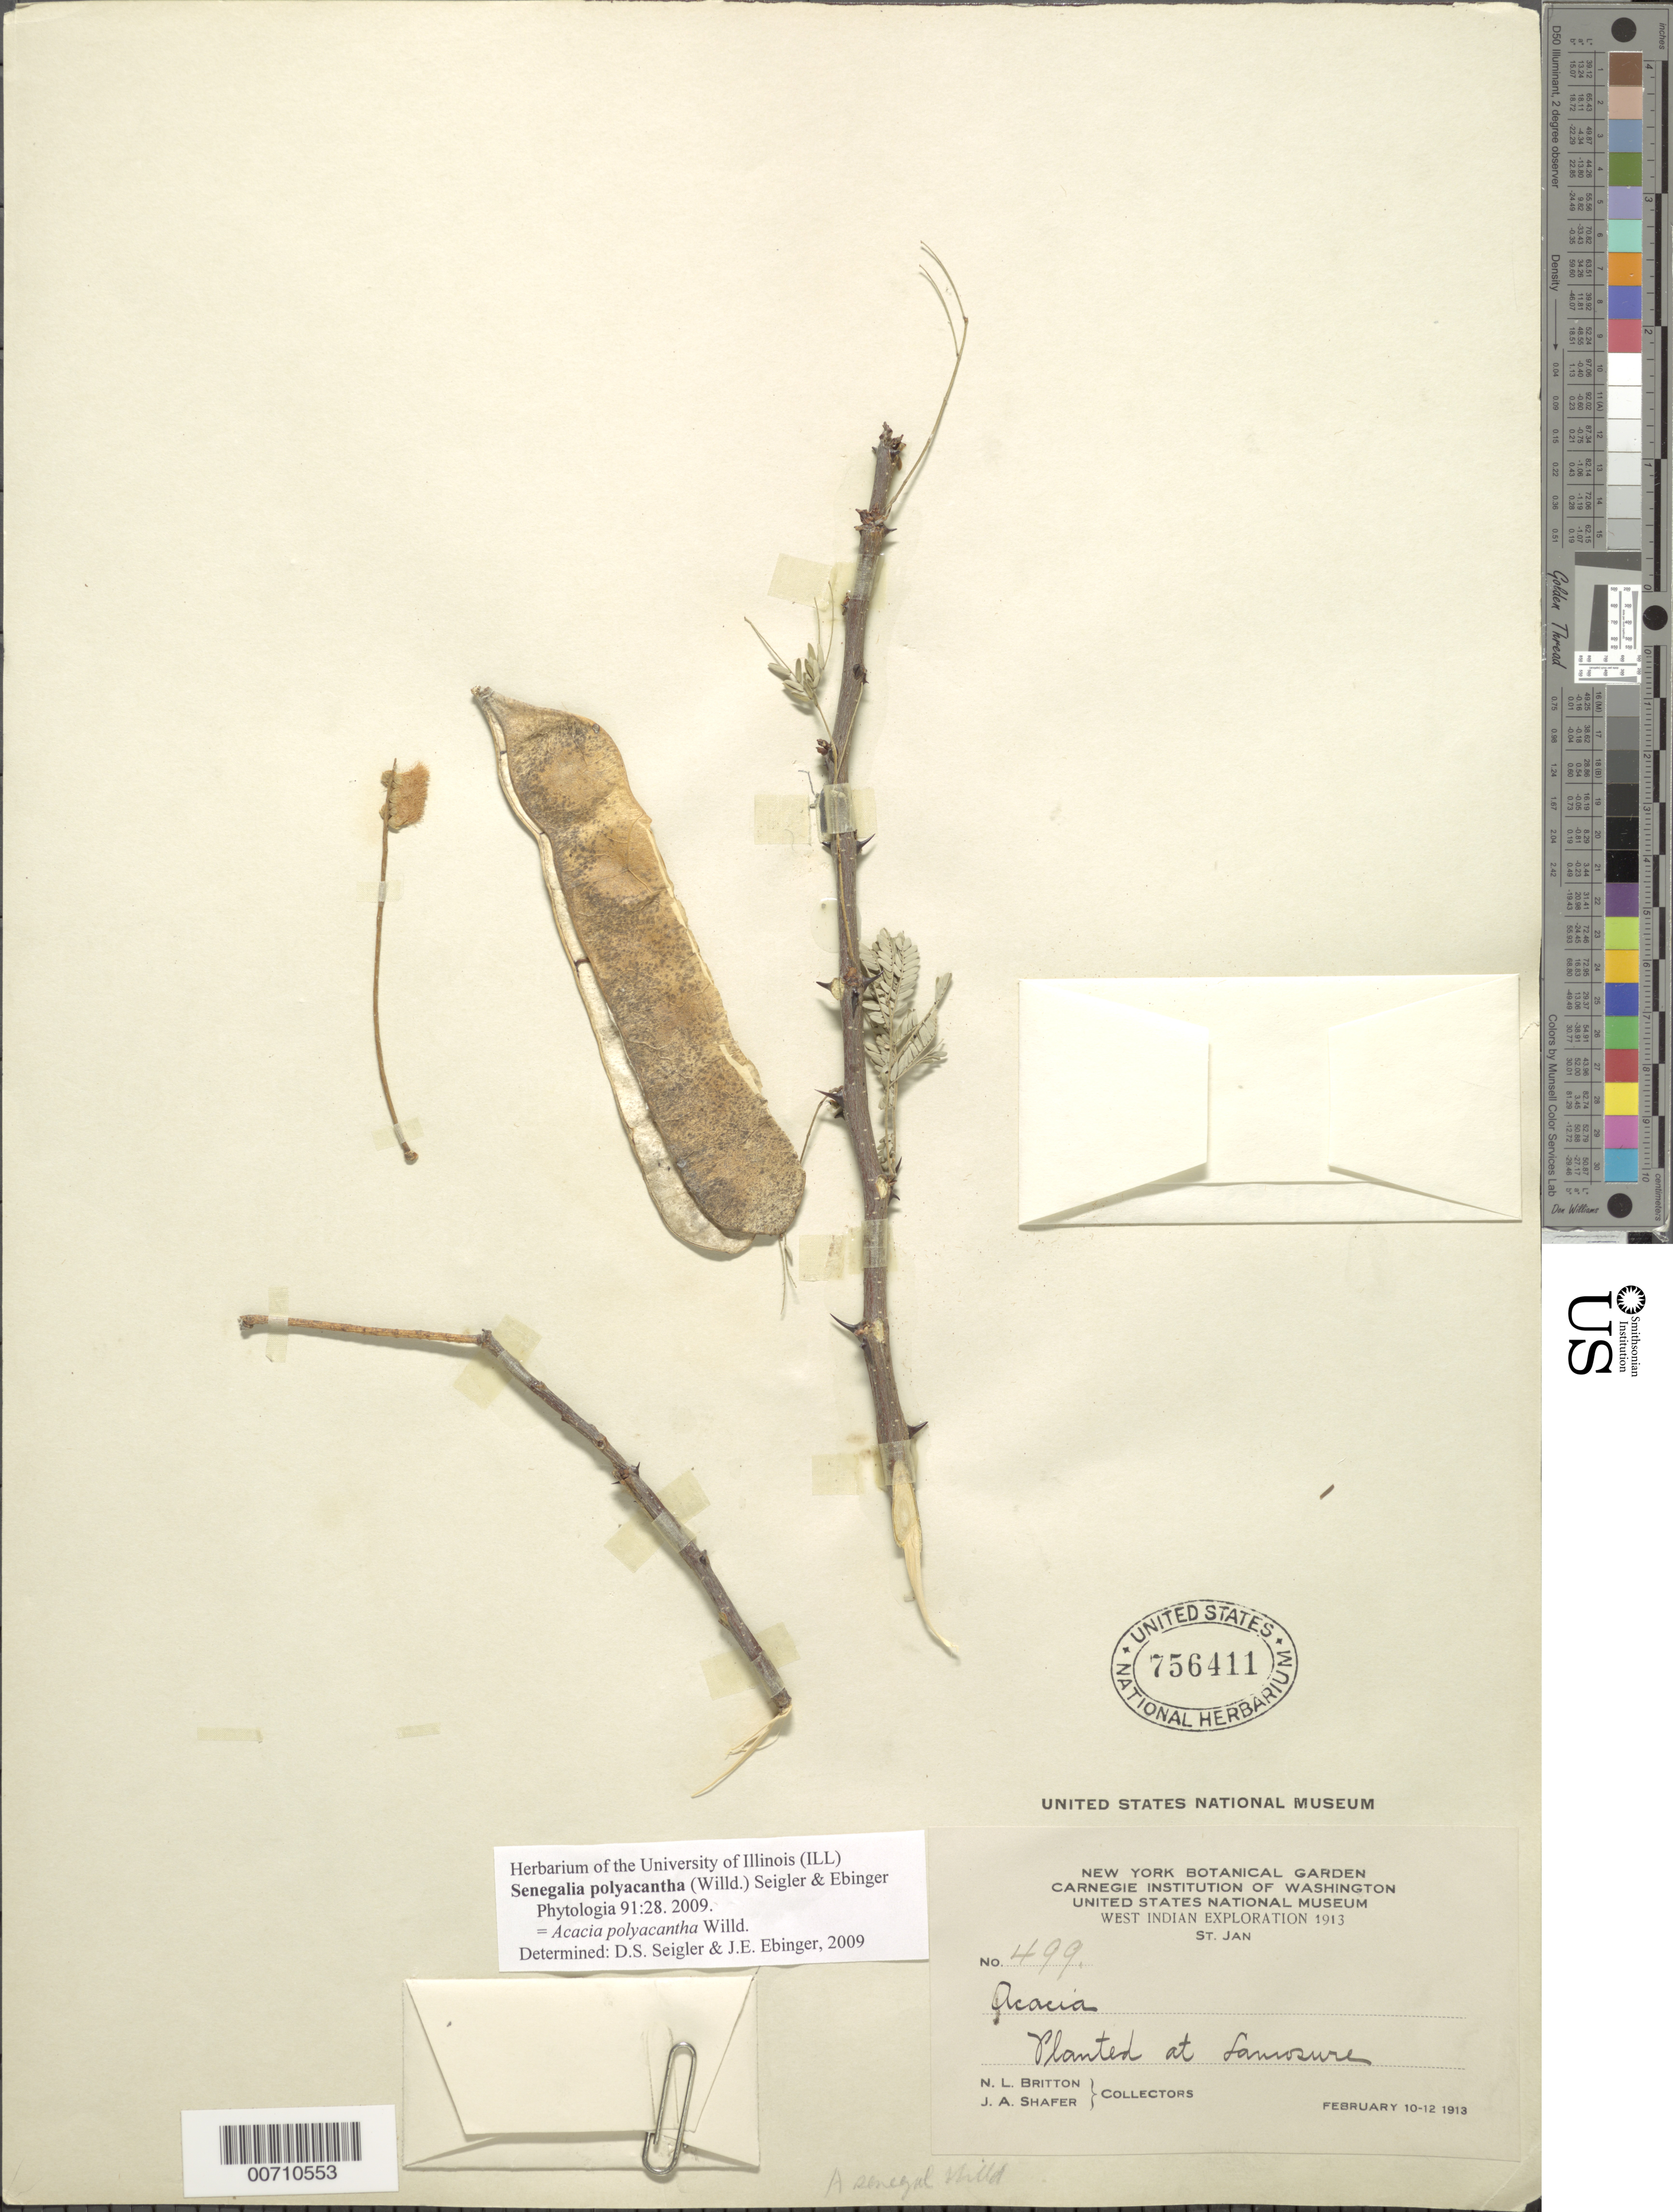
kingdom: Plantae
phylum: Tracheophyta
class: Magnoliopsida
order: Fabales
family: Fabaceae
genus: Senegalia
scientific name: Senegalia polyacantha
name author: (Willd.) Seigler & Ebinger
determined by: Seigler, David S.; Ebinger, J. E.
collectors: N. Britton & J. A. Shafer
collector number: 499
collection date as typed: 10 Feb 1913 to 12 Feb 1913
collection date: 1913-02-10/1913-02-12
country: U.S. Virgin Islands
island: St. John Island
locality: Lamosure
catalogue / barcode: US 756411